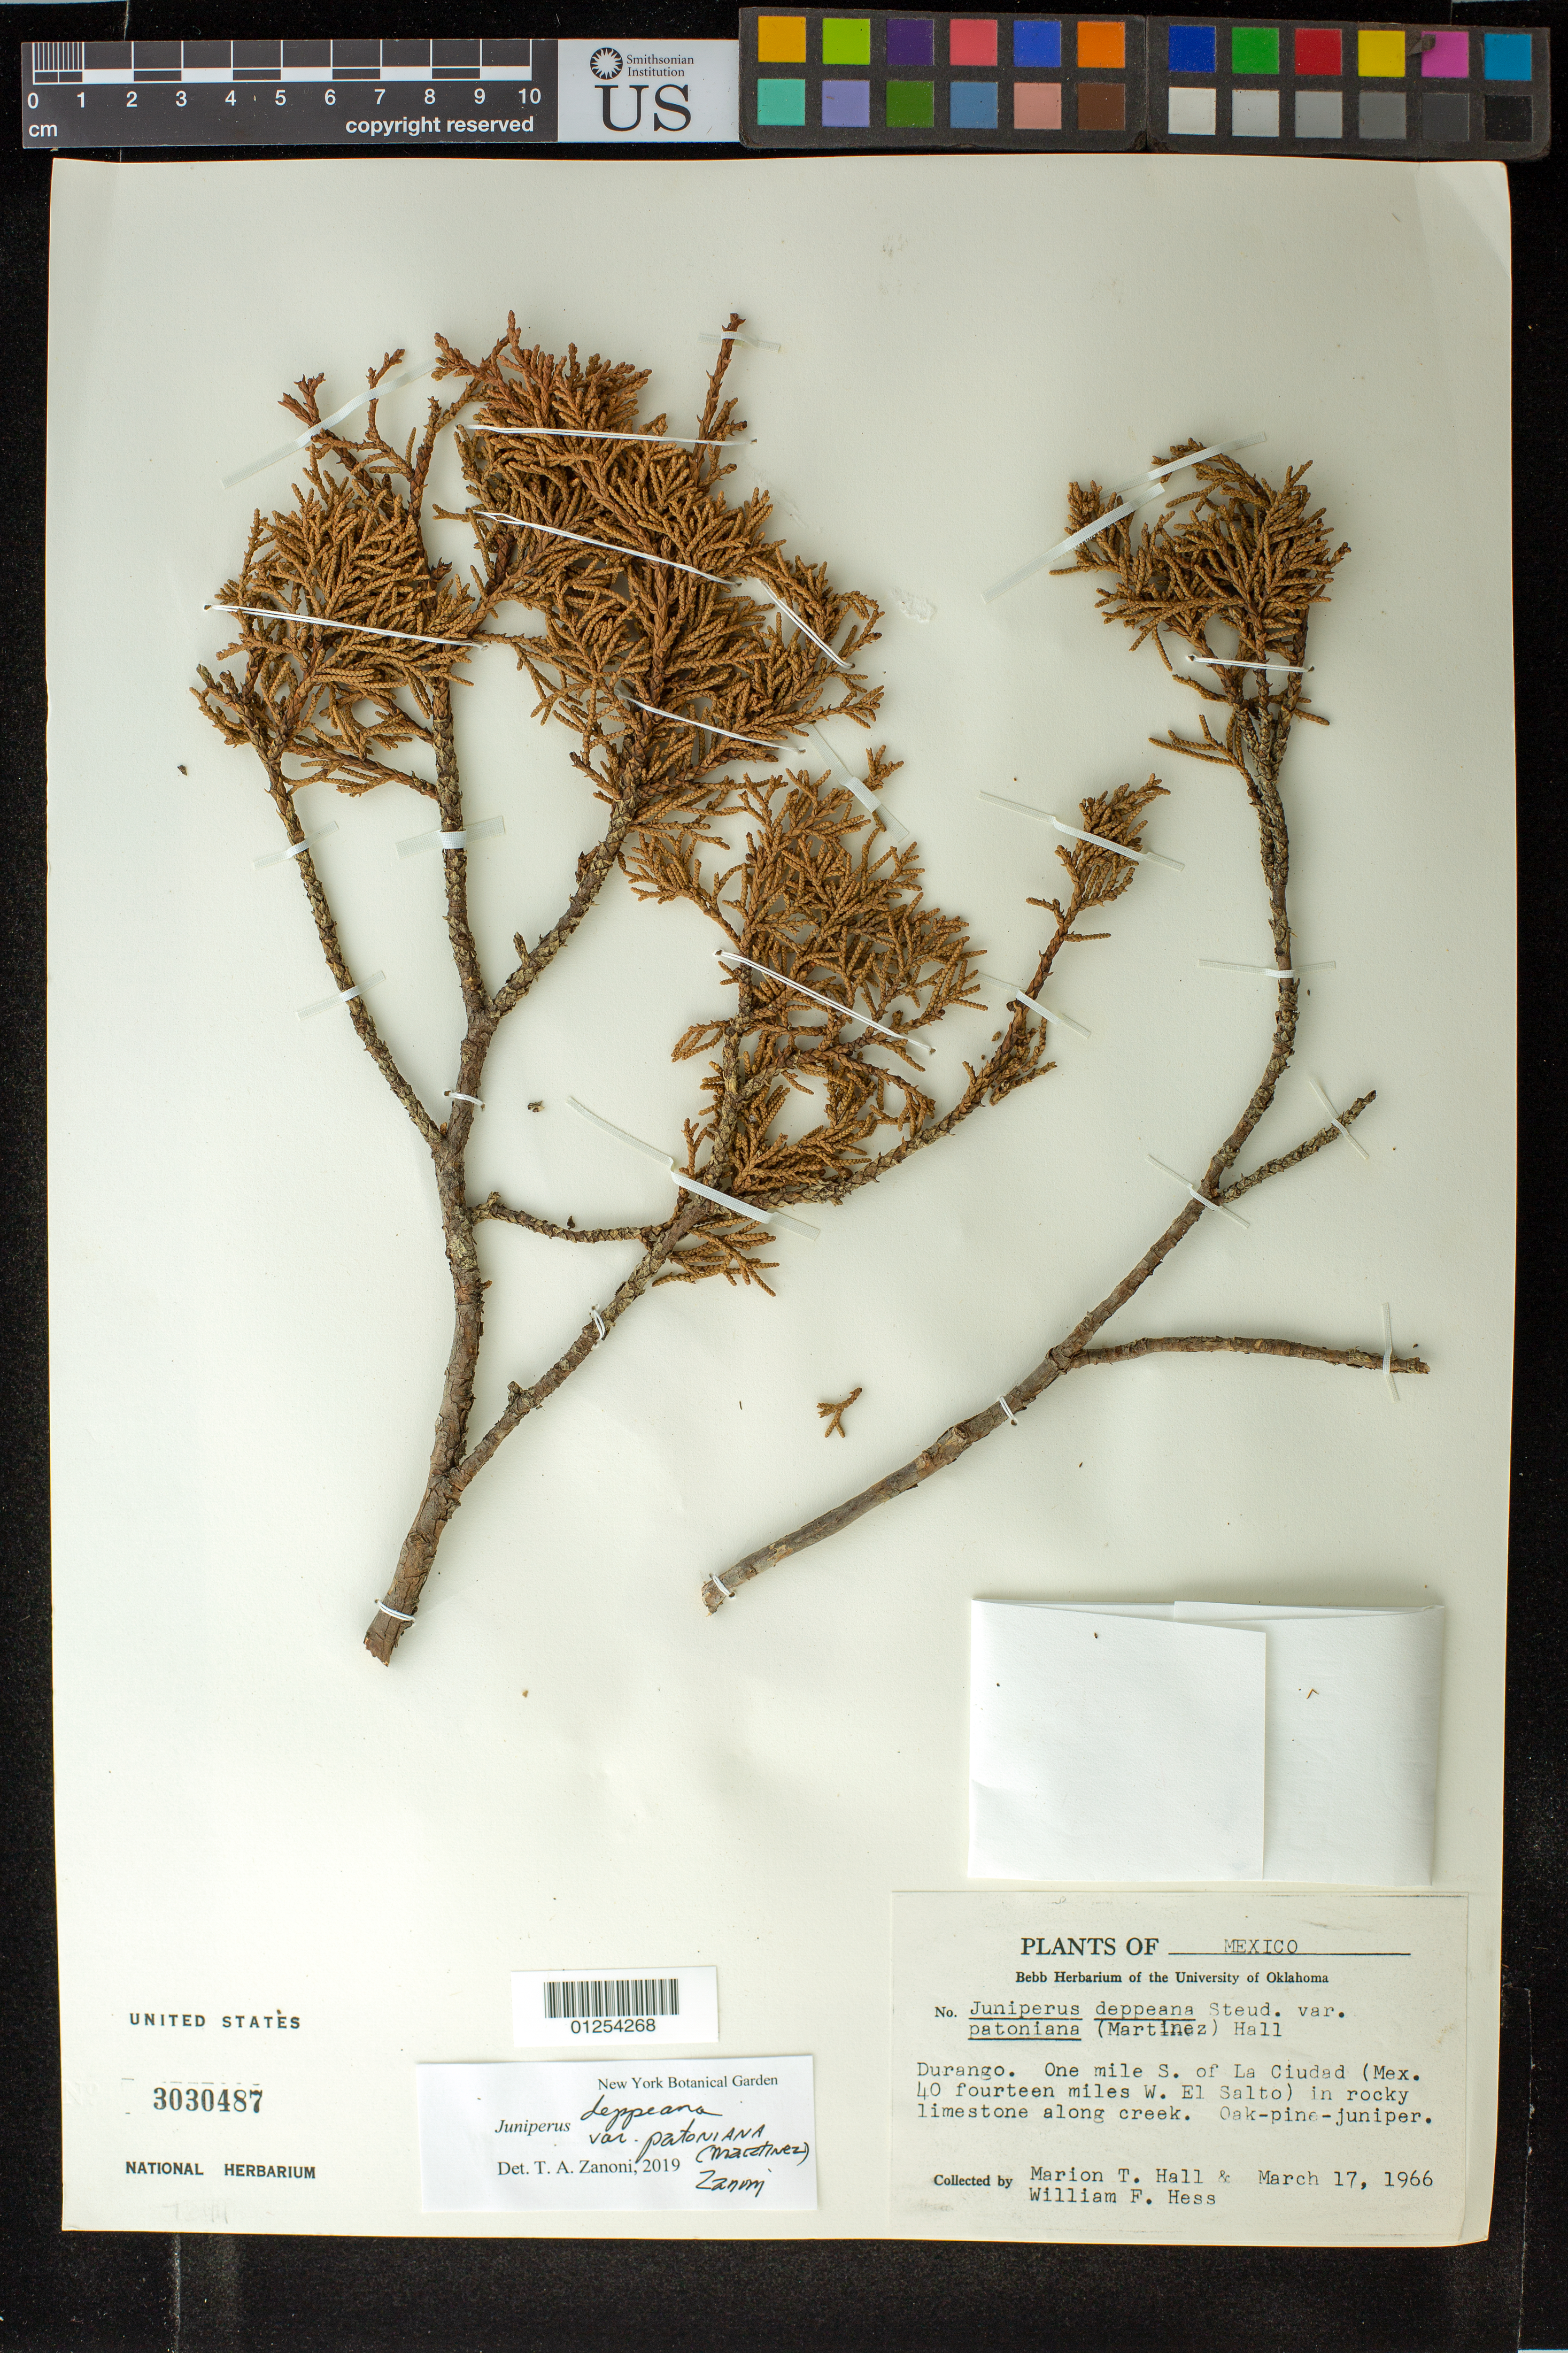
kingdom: Plantae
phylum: Tracheophyta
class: Pinopsida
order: Pinales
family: Cupressaceae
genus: Juniperus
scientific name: Juniperus deppeana var. patoniana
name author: (Martínez) Zanoni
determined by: Zanoni, T. A., (NY), New York Botanical Garden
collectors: M. T. Hall & W. Hess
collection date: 1966-03-17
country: Mexico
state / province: Durango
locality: One mile S. of La Ciudad (Mex. 40 fourteen miles W. El Salto) in rocky limestone along creek.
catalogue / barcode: US 3030487